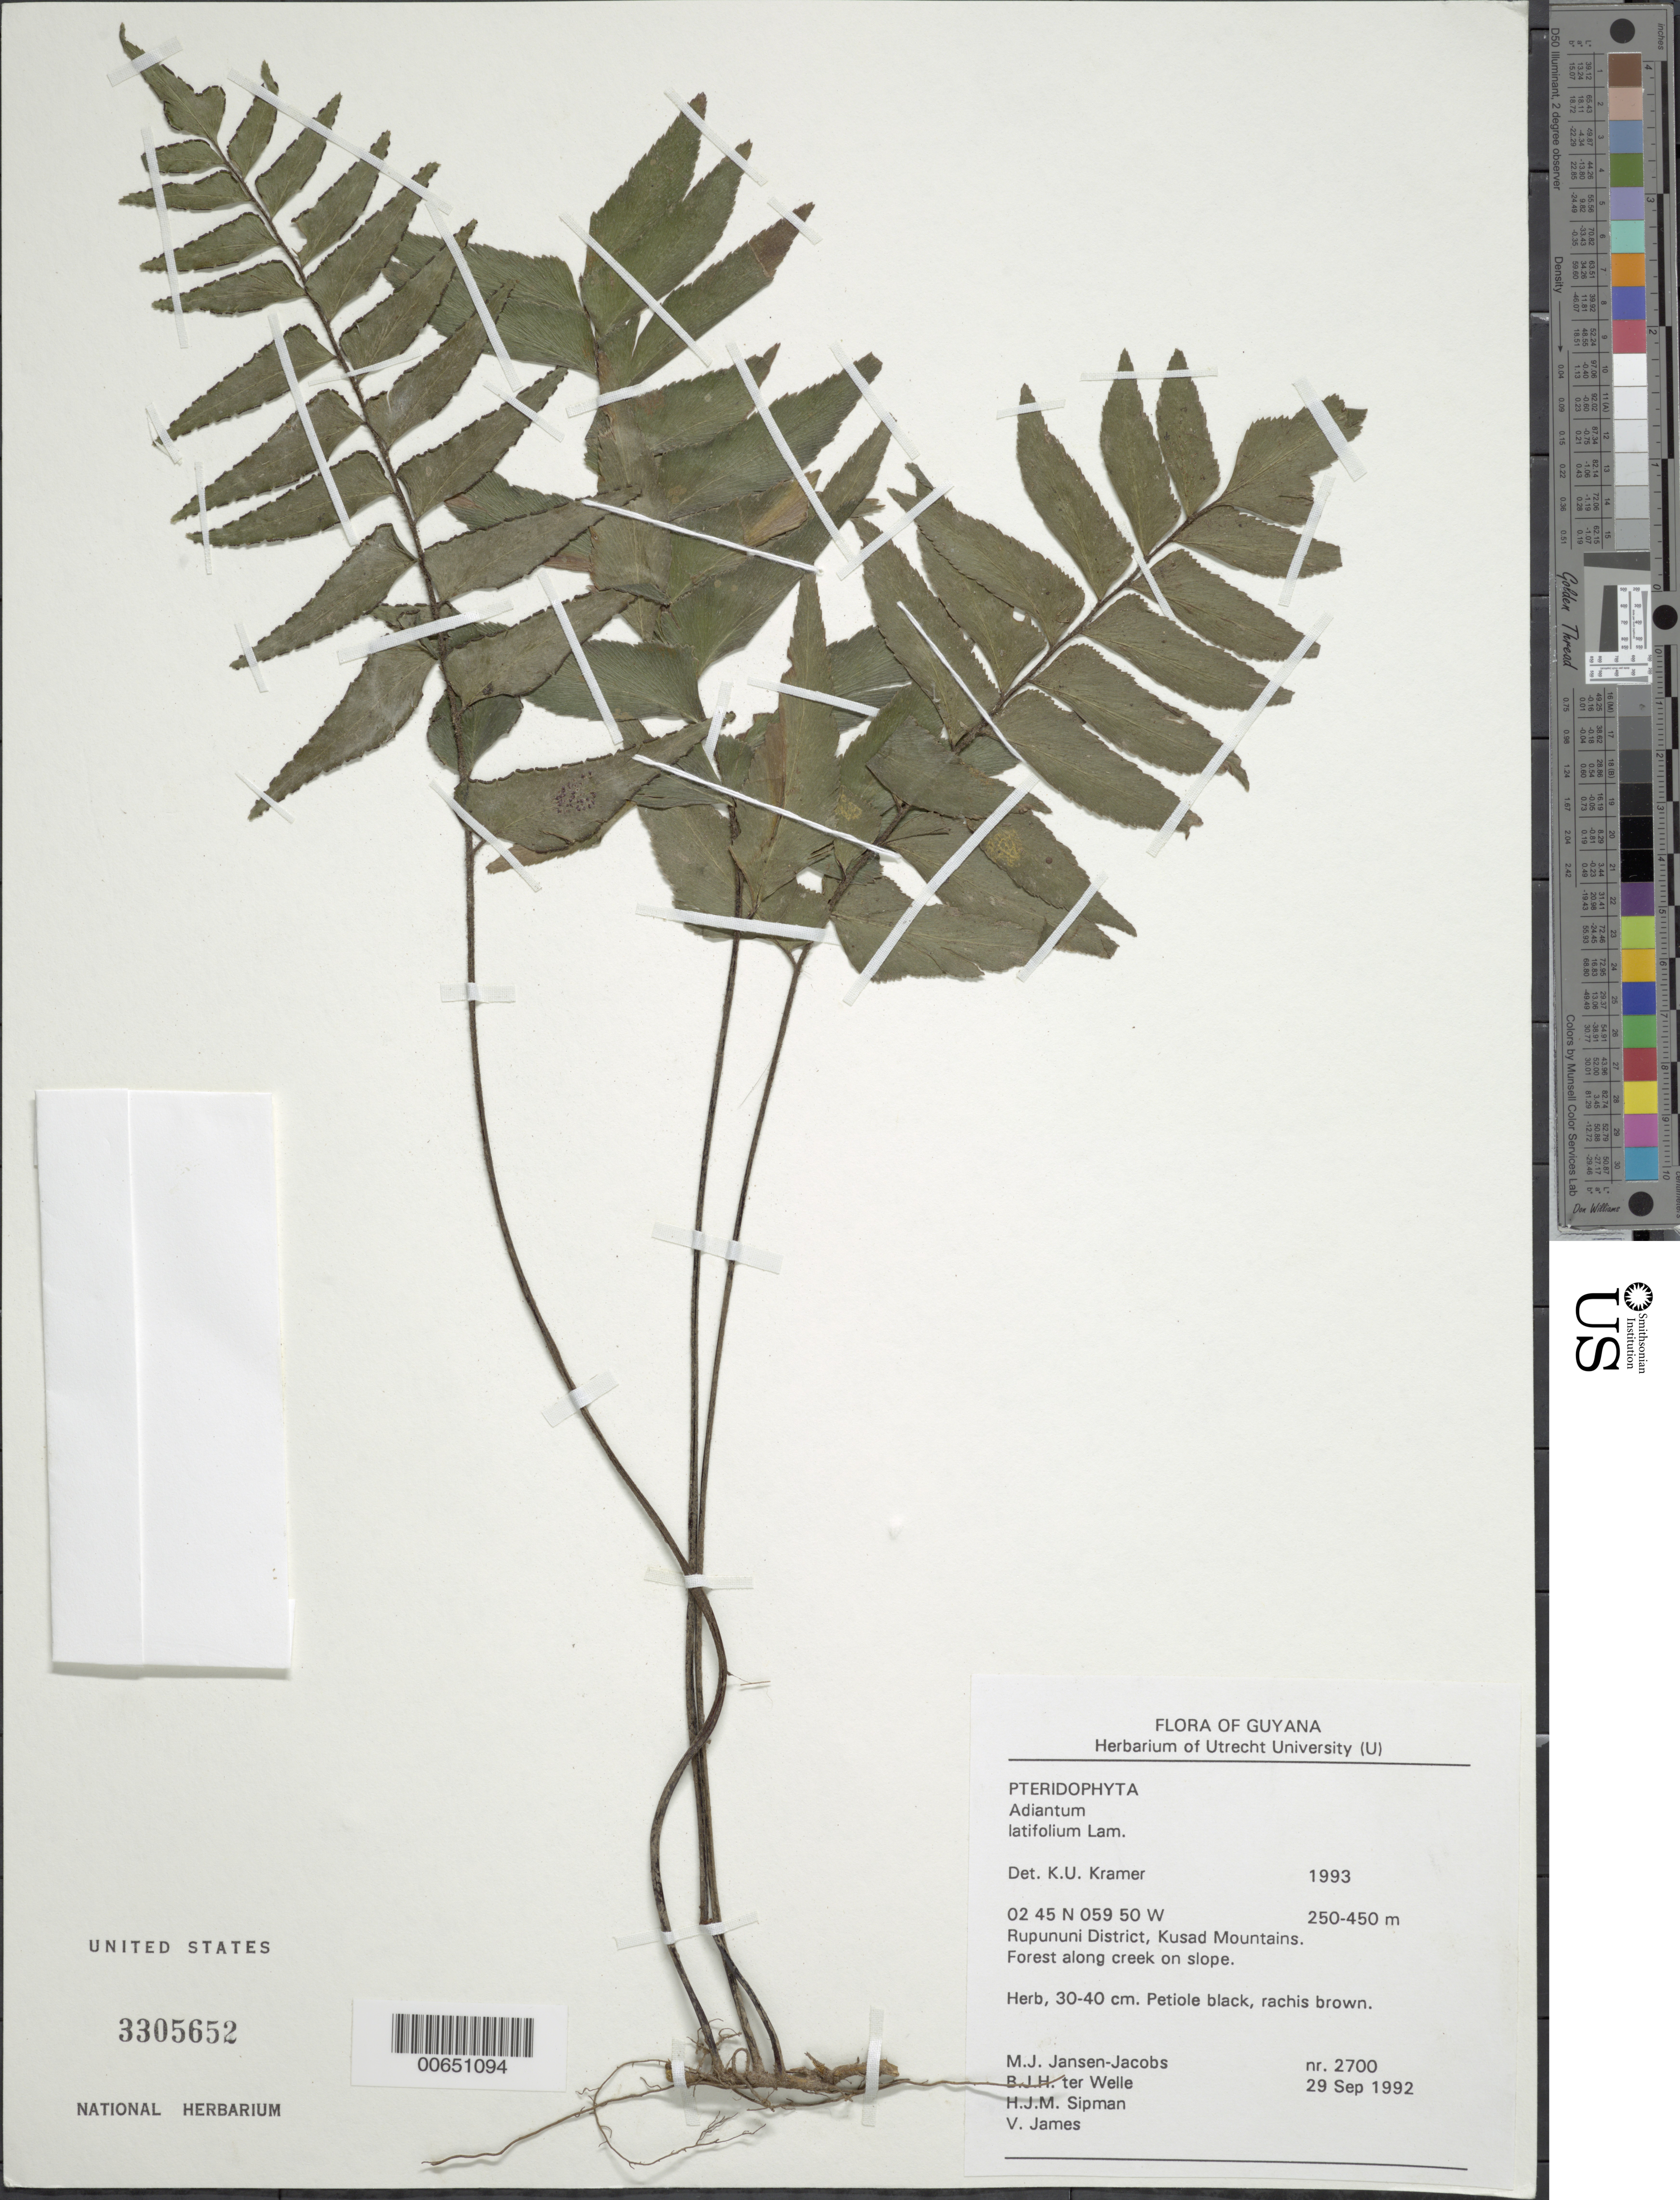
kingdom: Plantae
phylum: Tracheophyta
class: Polypodiopsida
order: Polypodiales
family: Pteridaceae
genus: Adiantum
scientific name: Adiantum latifolium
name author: Lam.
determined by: Kramer, K. U.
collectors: M. J. Jansen-Jacobs, B. Welle, H. J. M. Sipman & V. James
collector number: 2700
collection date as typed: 29-Sep-92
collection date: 1992-09-29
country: Guyana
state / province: U. Takutu-U. Essequibo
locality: Kusad Mountains, Rupununi District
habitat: Forest along creek on slope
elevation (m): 250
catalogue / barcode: US 3305652